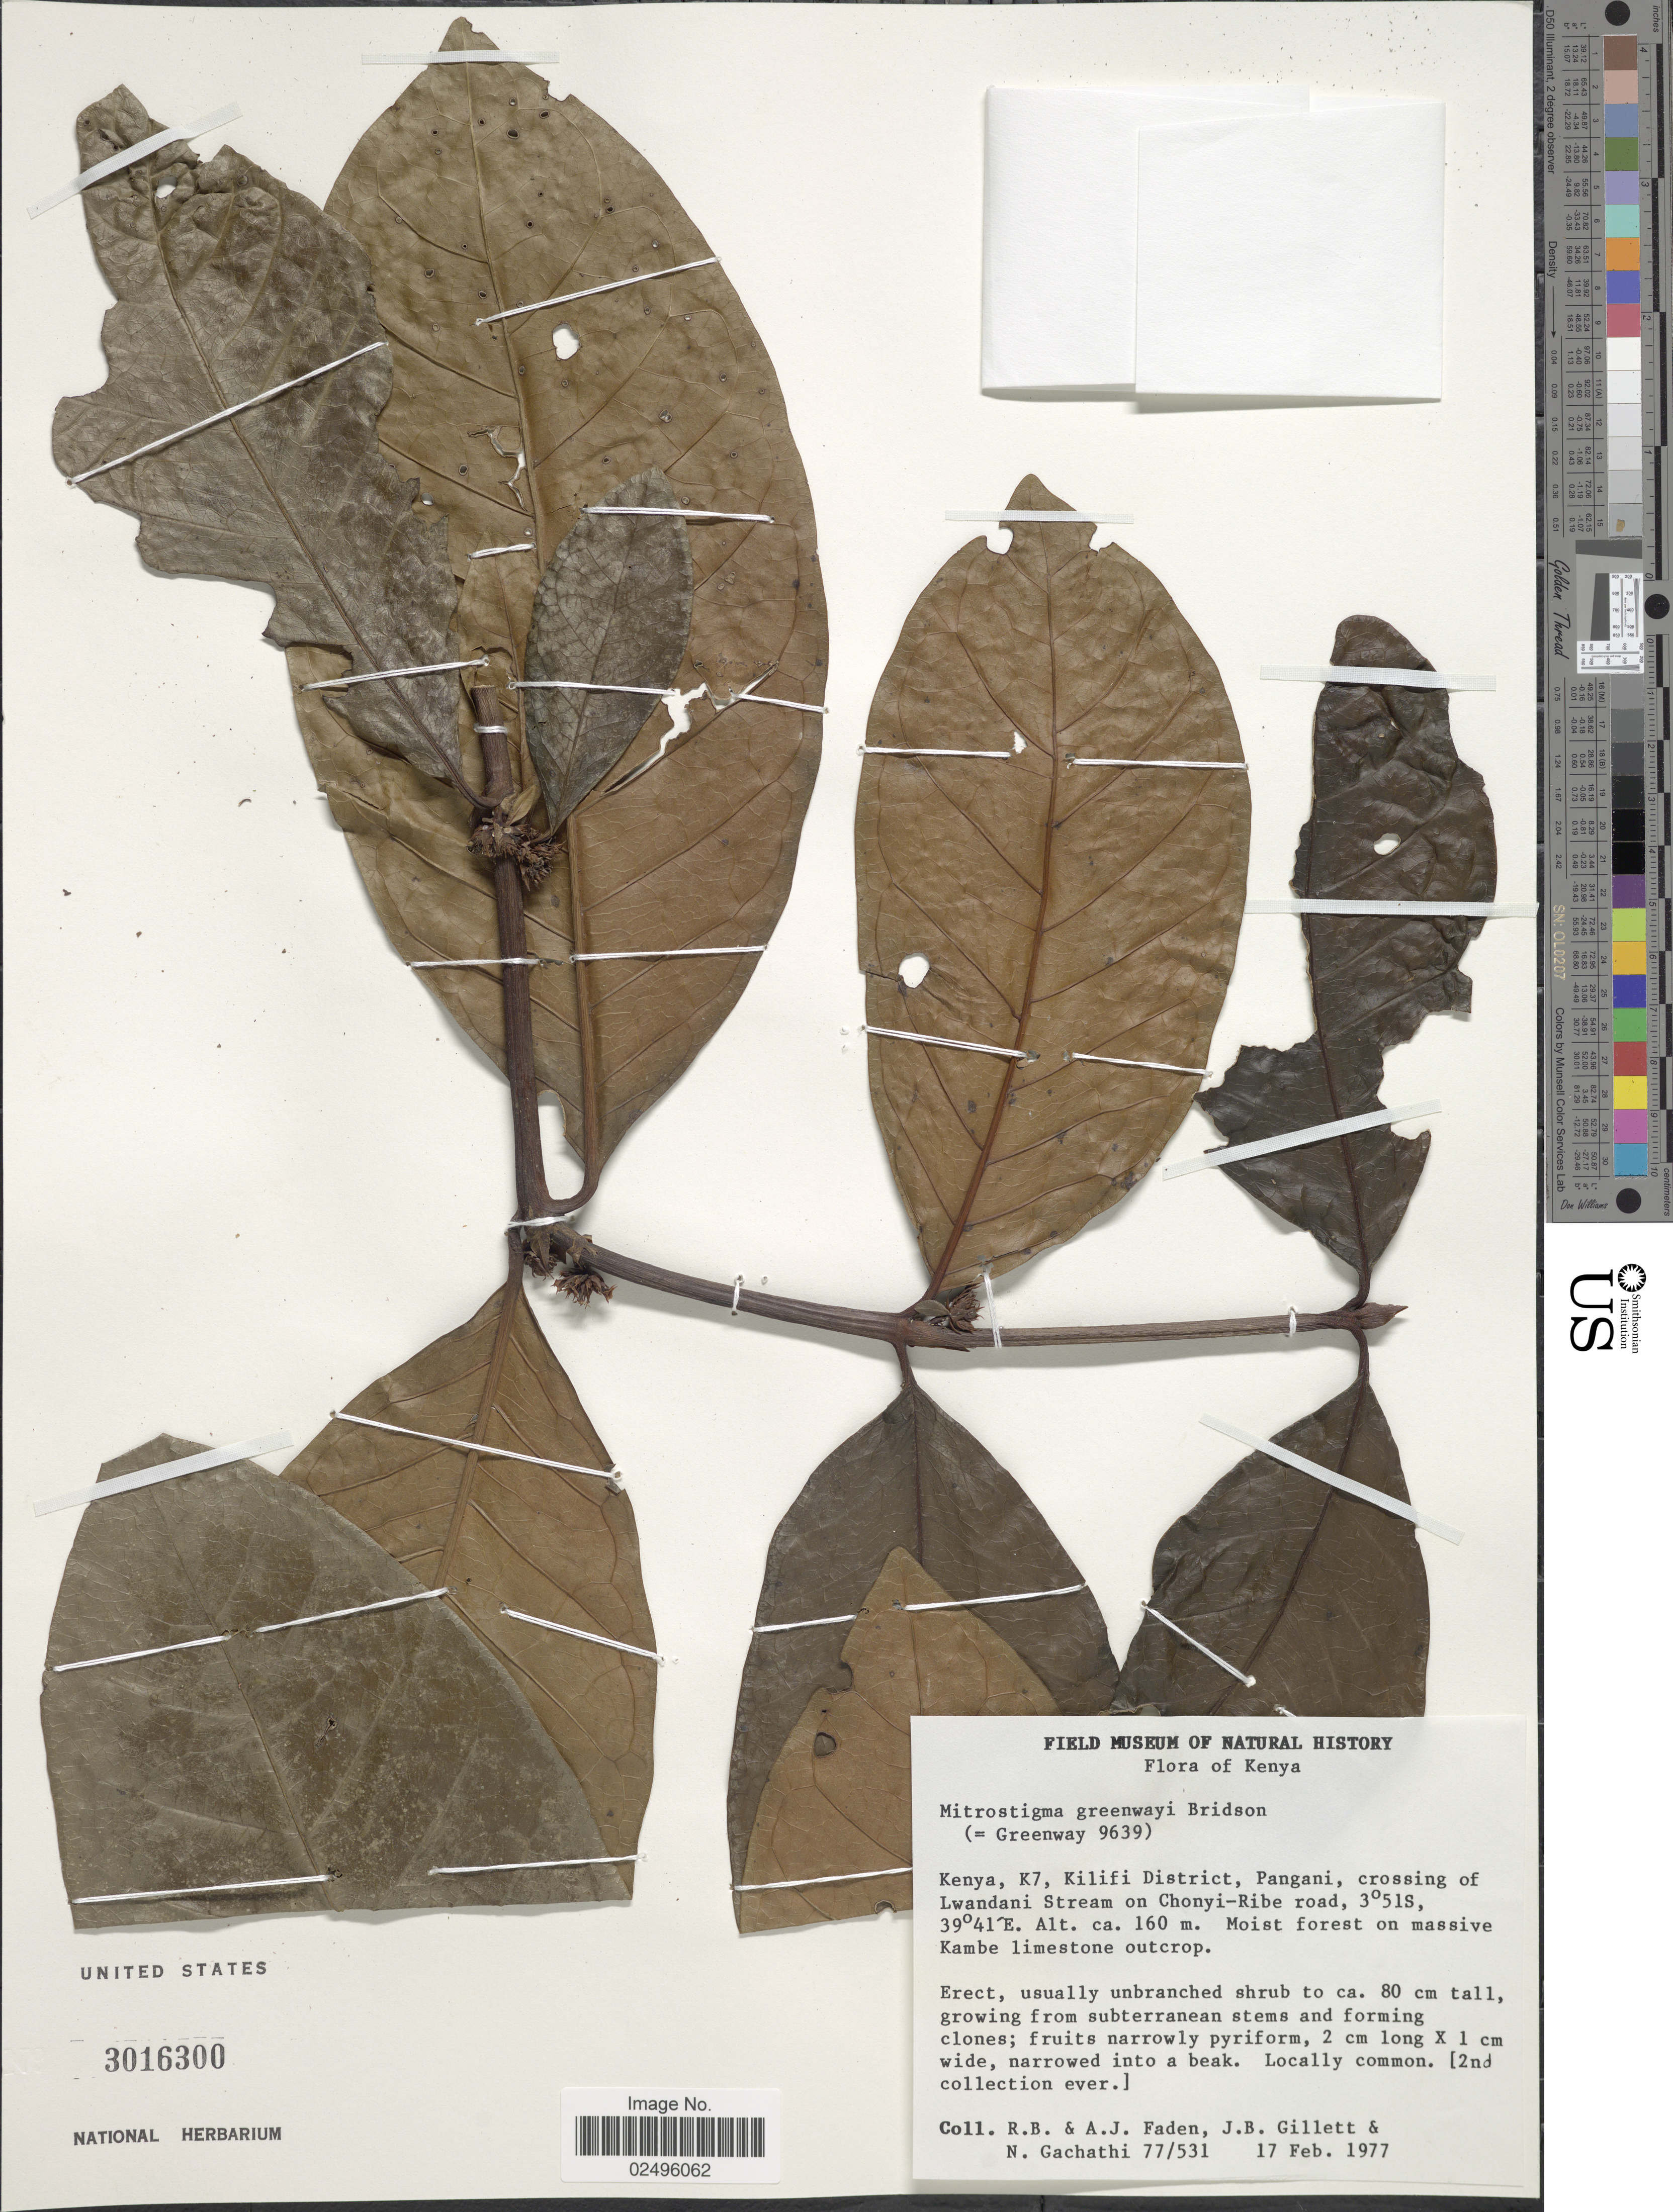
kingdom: Plantae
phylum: Tracheophyta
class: Magnoliopsida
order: Gentianales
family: Rubiaceae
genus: Mitriostigma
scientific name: Mitriostigma greenwayi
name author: Bridson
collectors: R. B. Faden, A. J. Faden, J. B. Gillett & N. Gachathi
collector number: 77/531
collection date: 1977-02-17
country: Kenya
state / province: Kilifi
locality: K7, Kilifi District, Pangani, crossing of Lwandani Stream on Chonyi-Ribe road. Moist forest on massive Kambe limestone outcrop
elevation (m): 160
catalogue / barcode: US 3016300